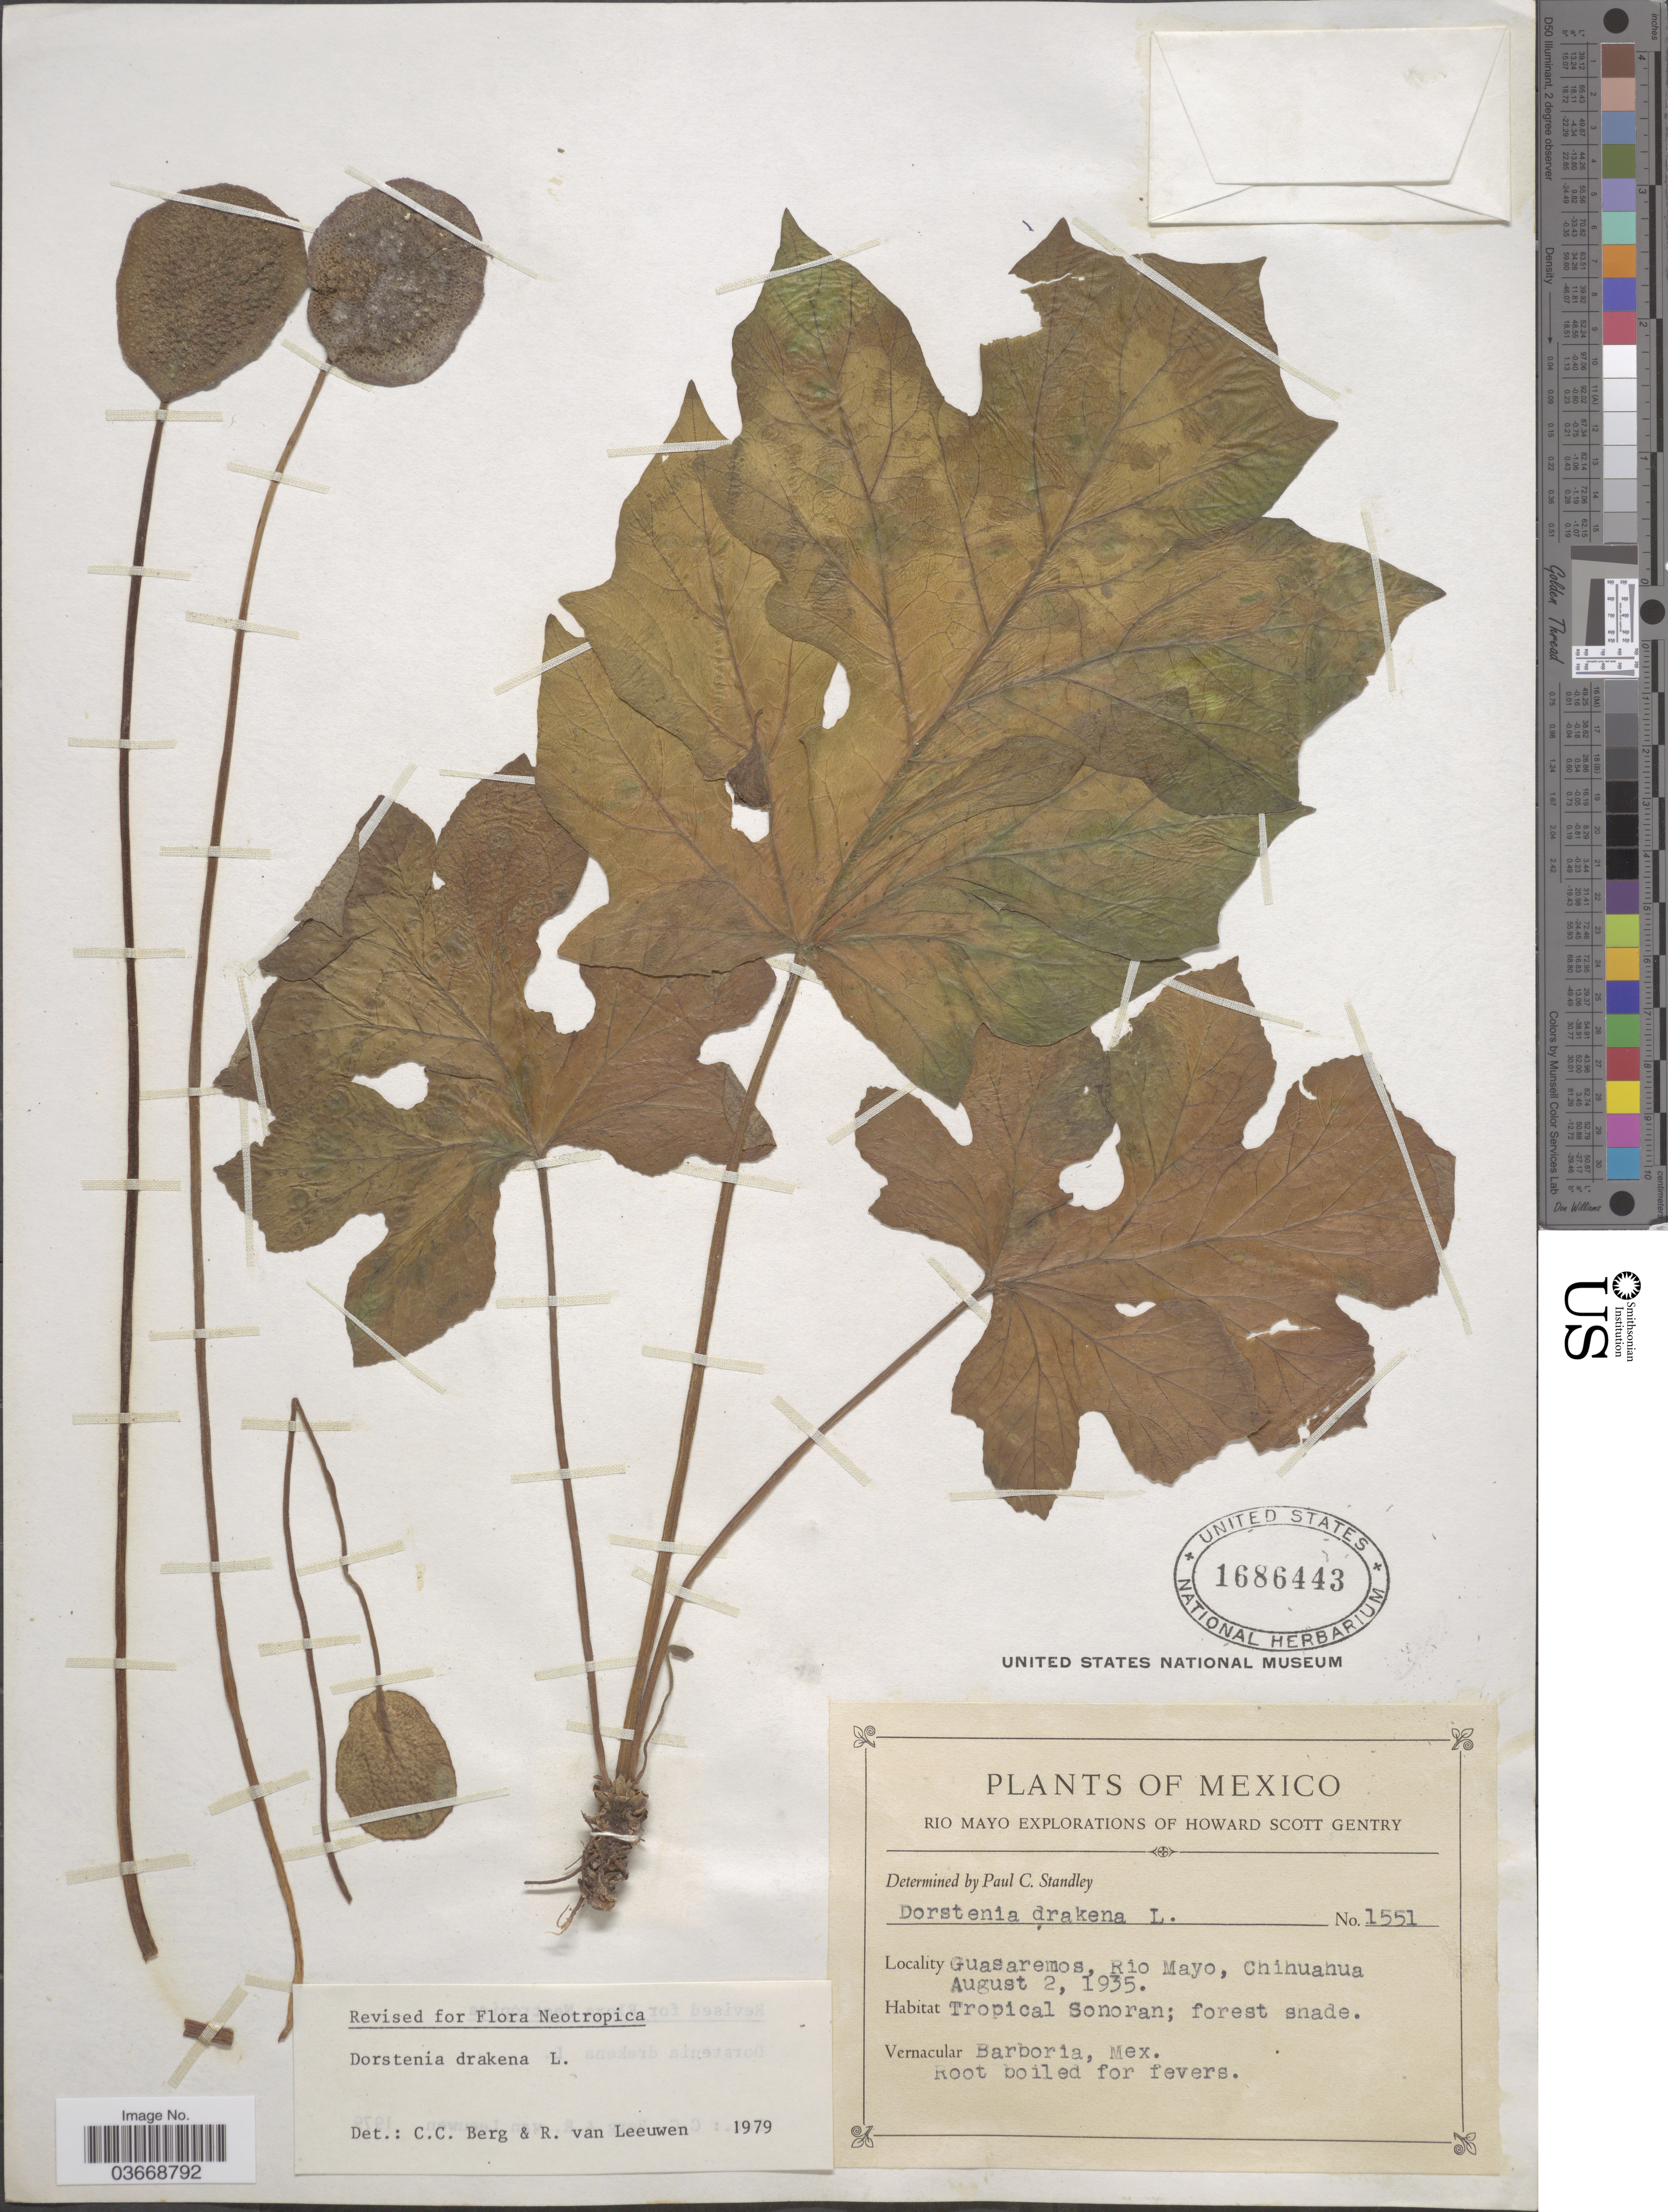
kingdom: Plantae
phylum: Tracheophyta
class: Magnoliopsida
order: Rosales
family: Moraceae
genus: Dorstenia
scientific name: Dorstenia drakena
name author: L.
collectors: H. S. Gentry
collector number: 1551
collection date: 1935-08-02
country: Mexico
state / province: Chihuahua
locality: Guasaremos, Rio Mayo. Tropical Sonora.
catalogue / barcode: US 1686443